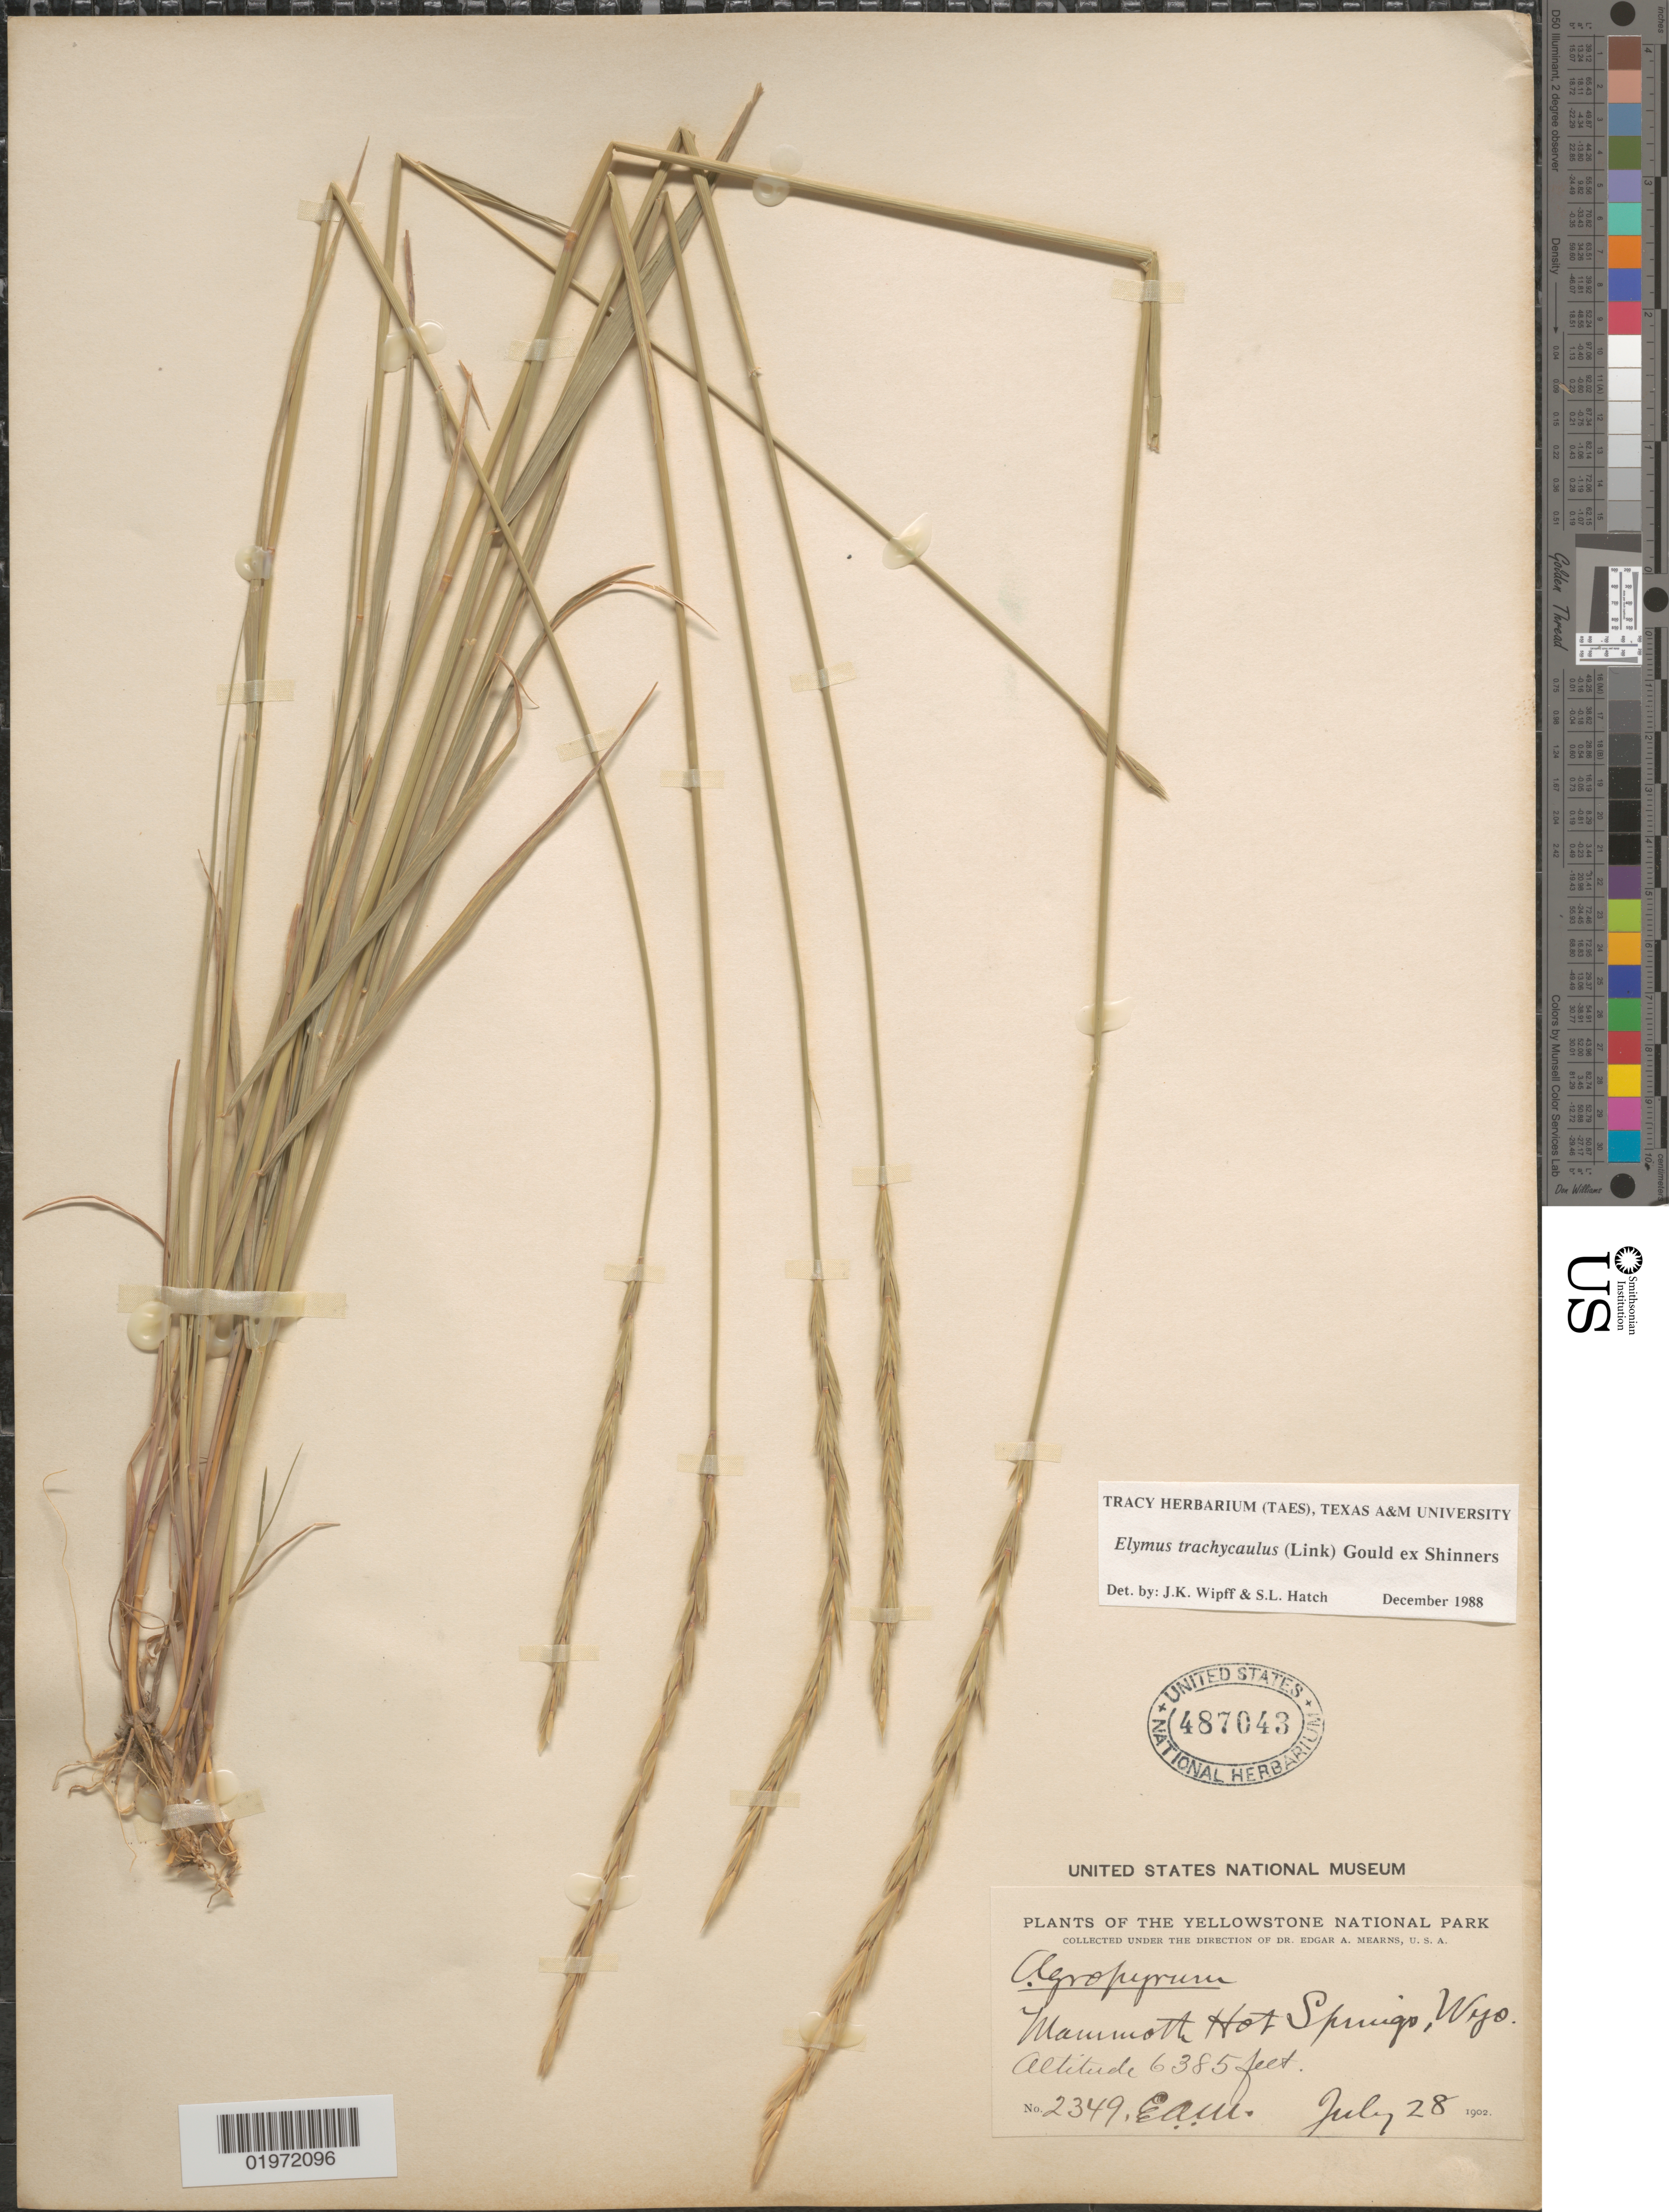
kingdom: Plantae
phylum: Tracheophyta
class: Liliopsida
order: Poales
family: Poaceae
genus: Elymus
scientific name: Elymus trachycaulus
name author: (Link) Gould ex Shinners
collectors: E. A. Mearns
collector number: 2349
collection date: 1902-07-28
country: United States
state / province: Wyoming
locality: The Yellowstone National Park. Mammoth Hot Springs.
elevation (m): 1946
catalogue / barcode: US 487043